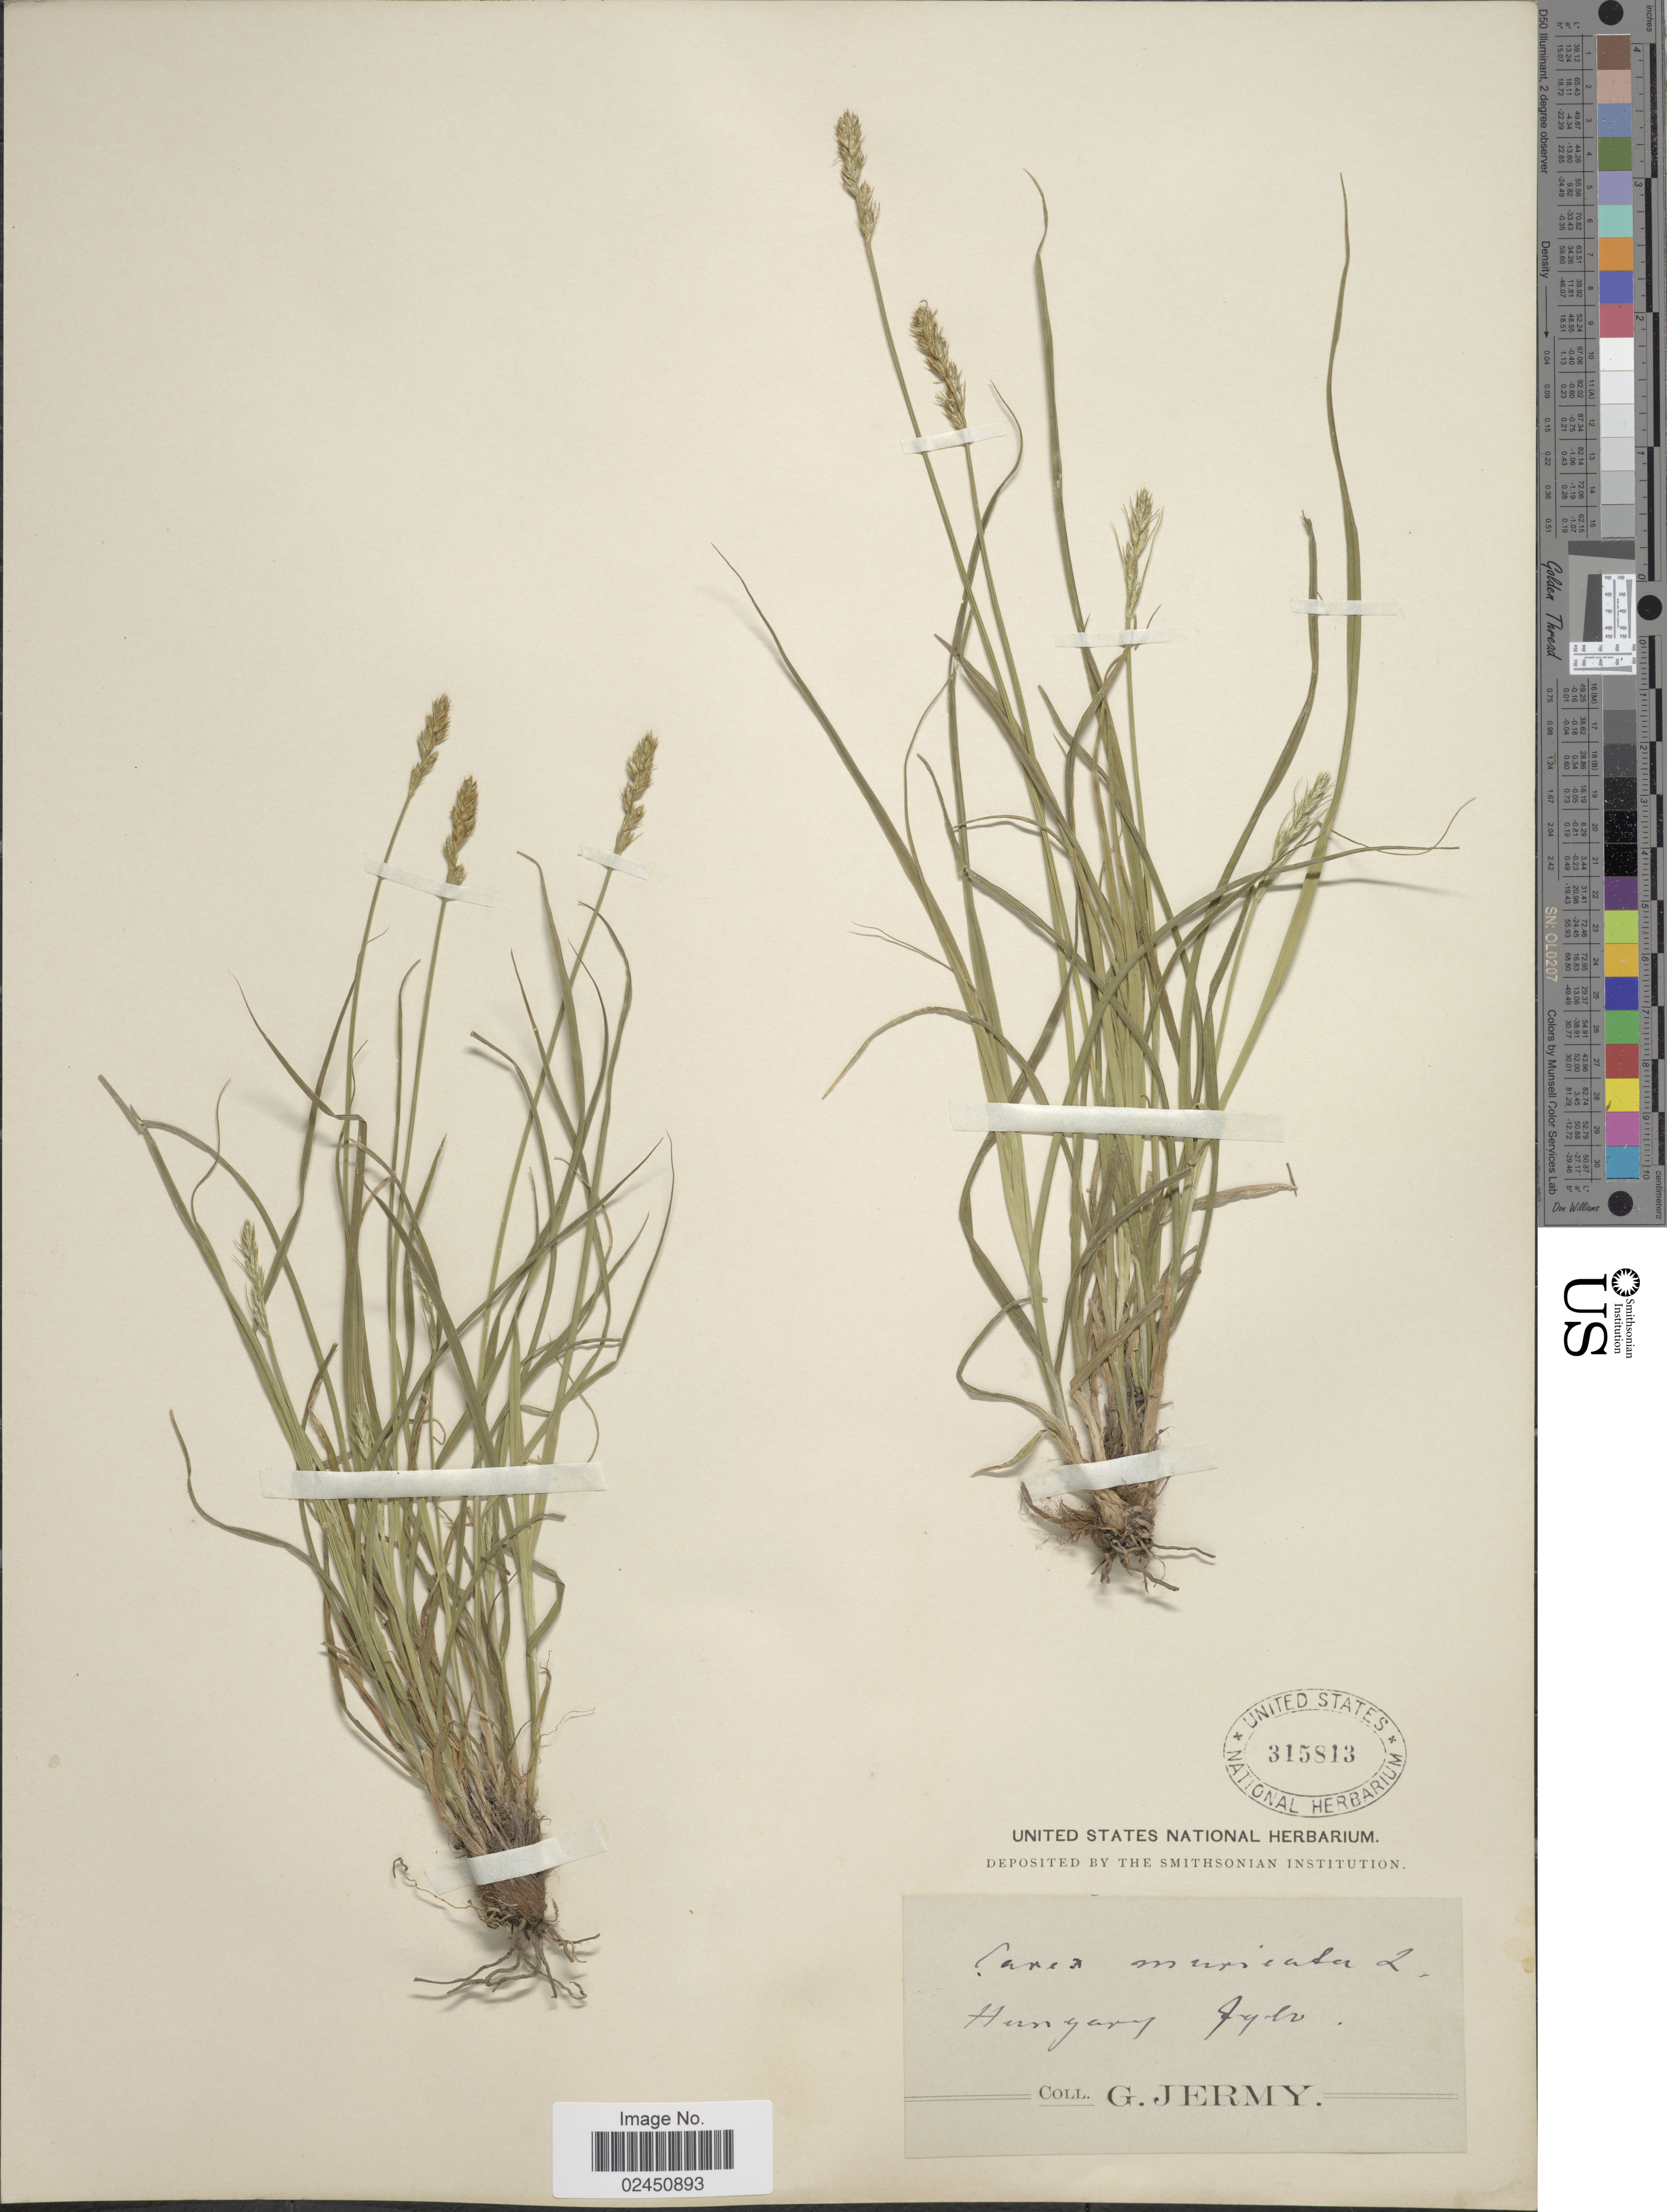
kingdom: Plantae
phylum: Tracheophyta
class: Liliopsida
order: Poales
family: Cyperaceae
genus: Carex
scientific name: Carex muricata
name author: L.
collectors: G. Jermy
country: Hungary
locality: Sylv. [interpreted]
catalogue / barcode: US 315813